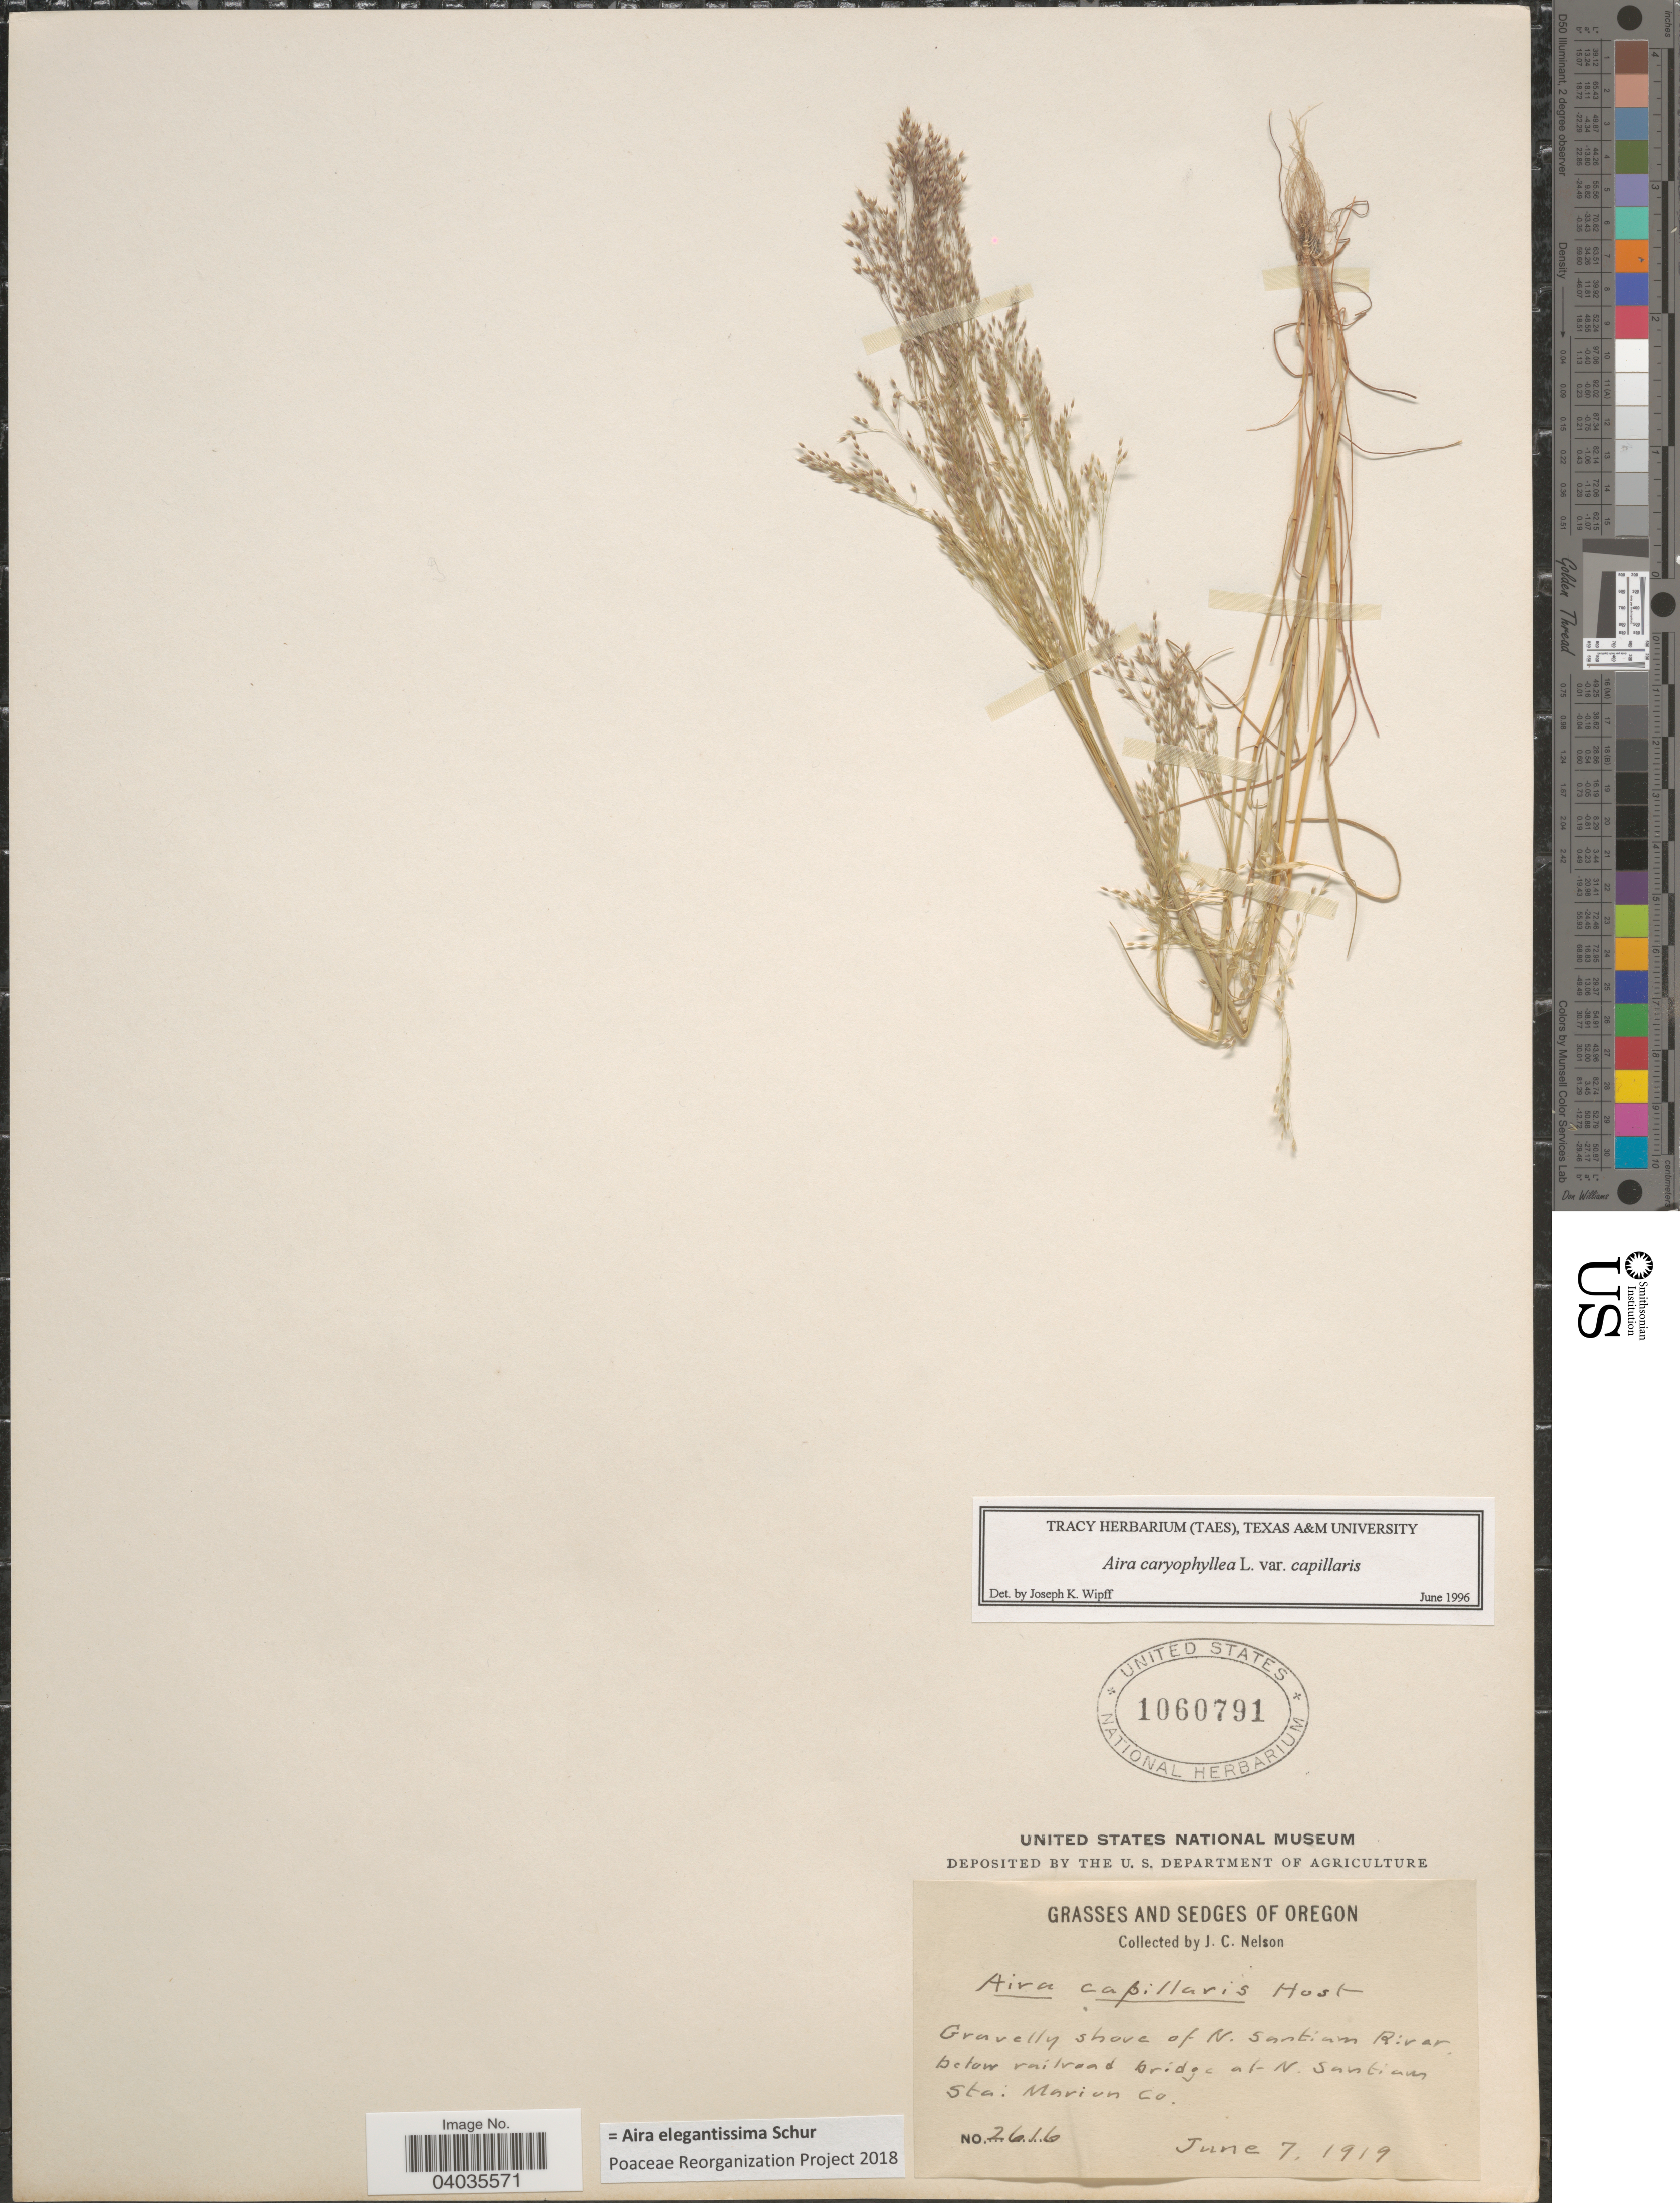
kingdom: Plantae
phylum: Tracheophyta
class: Liliopsida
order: Poales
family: Poaceae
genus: Aira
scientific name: Aira elegantissima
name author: Schur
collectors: J. C. Nelson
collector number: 2616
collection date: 1919-06-07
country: United States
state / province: Oregon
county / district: Marion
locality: Shore of N. Santiam River, below railroad bridge at N. Santiam Sta. Marion Co.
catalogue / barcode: US 1060791